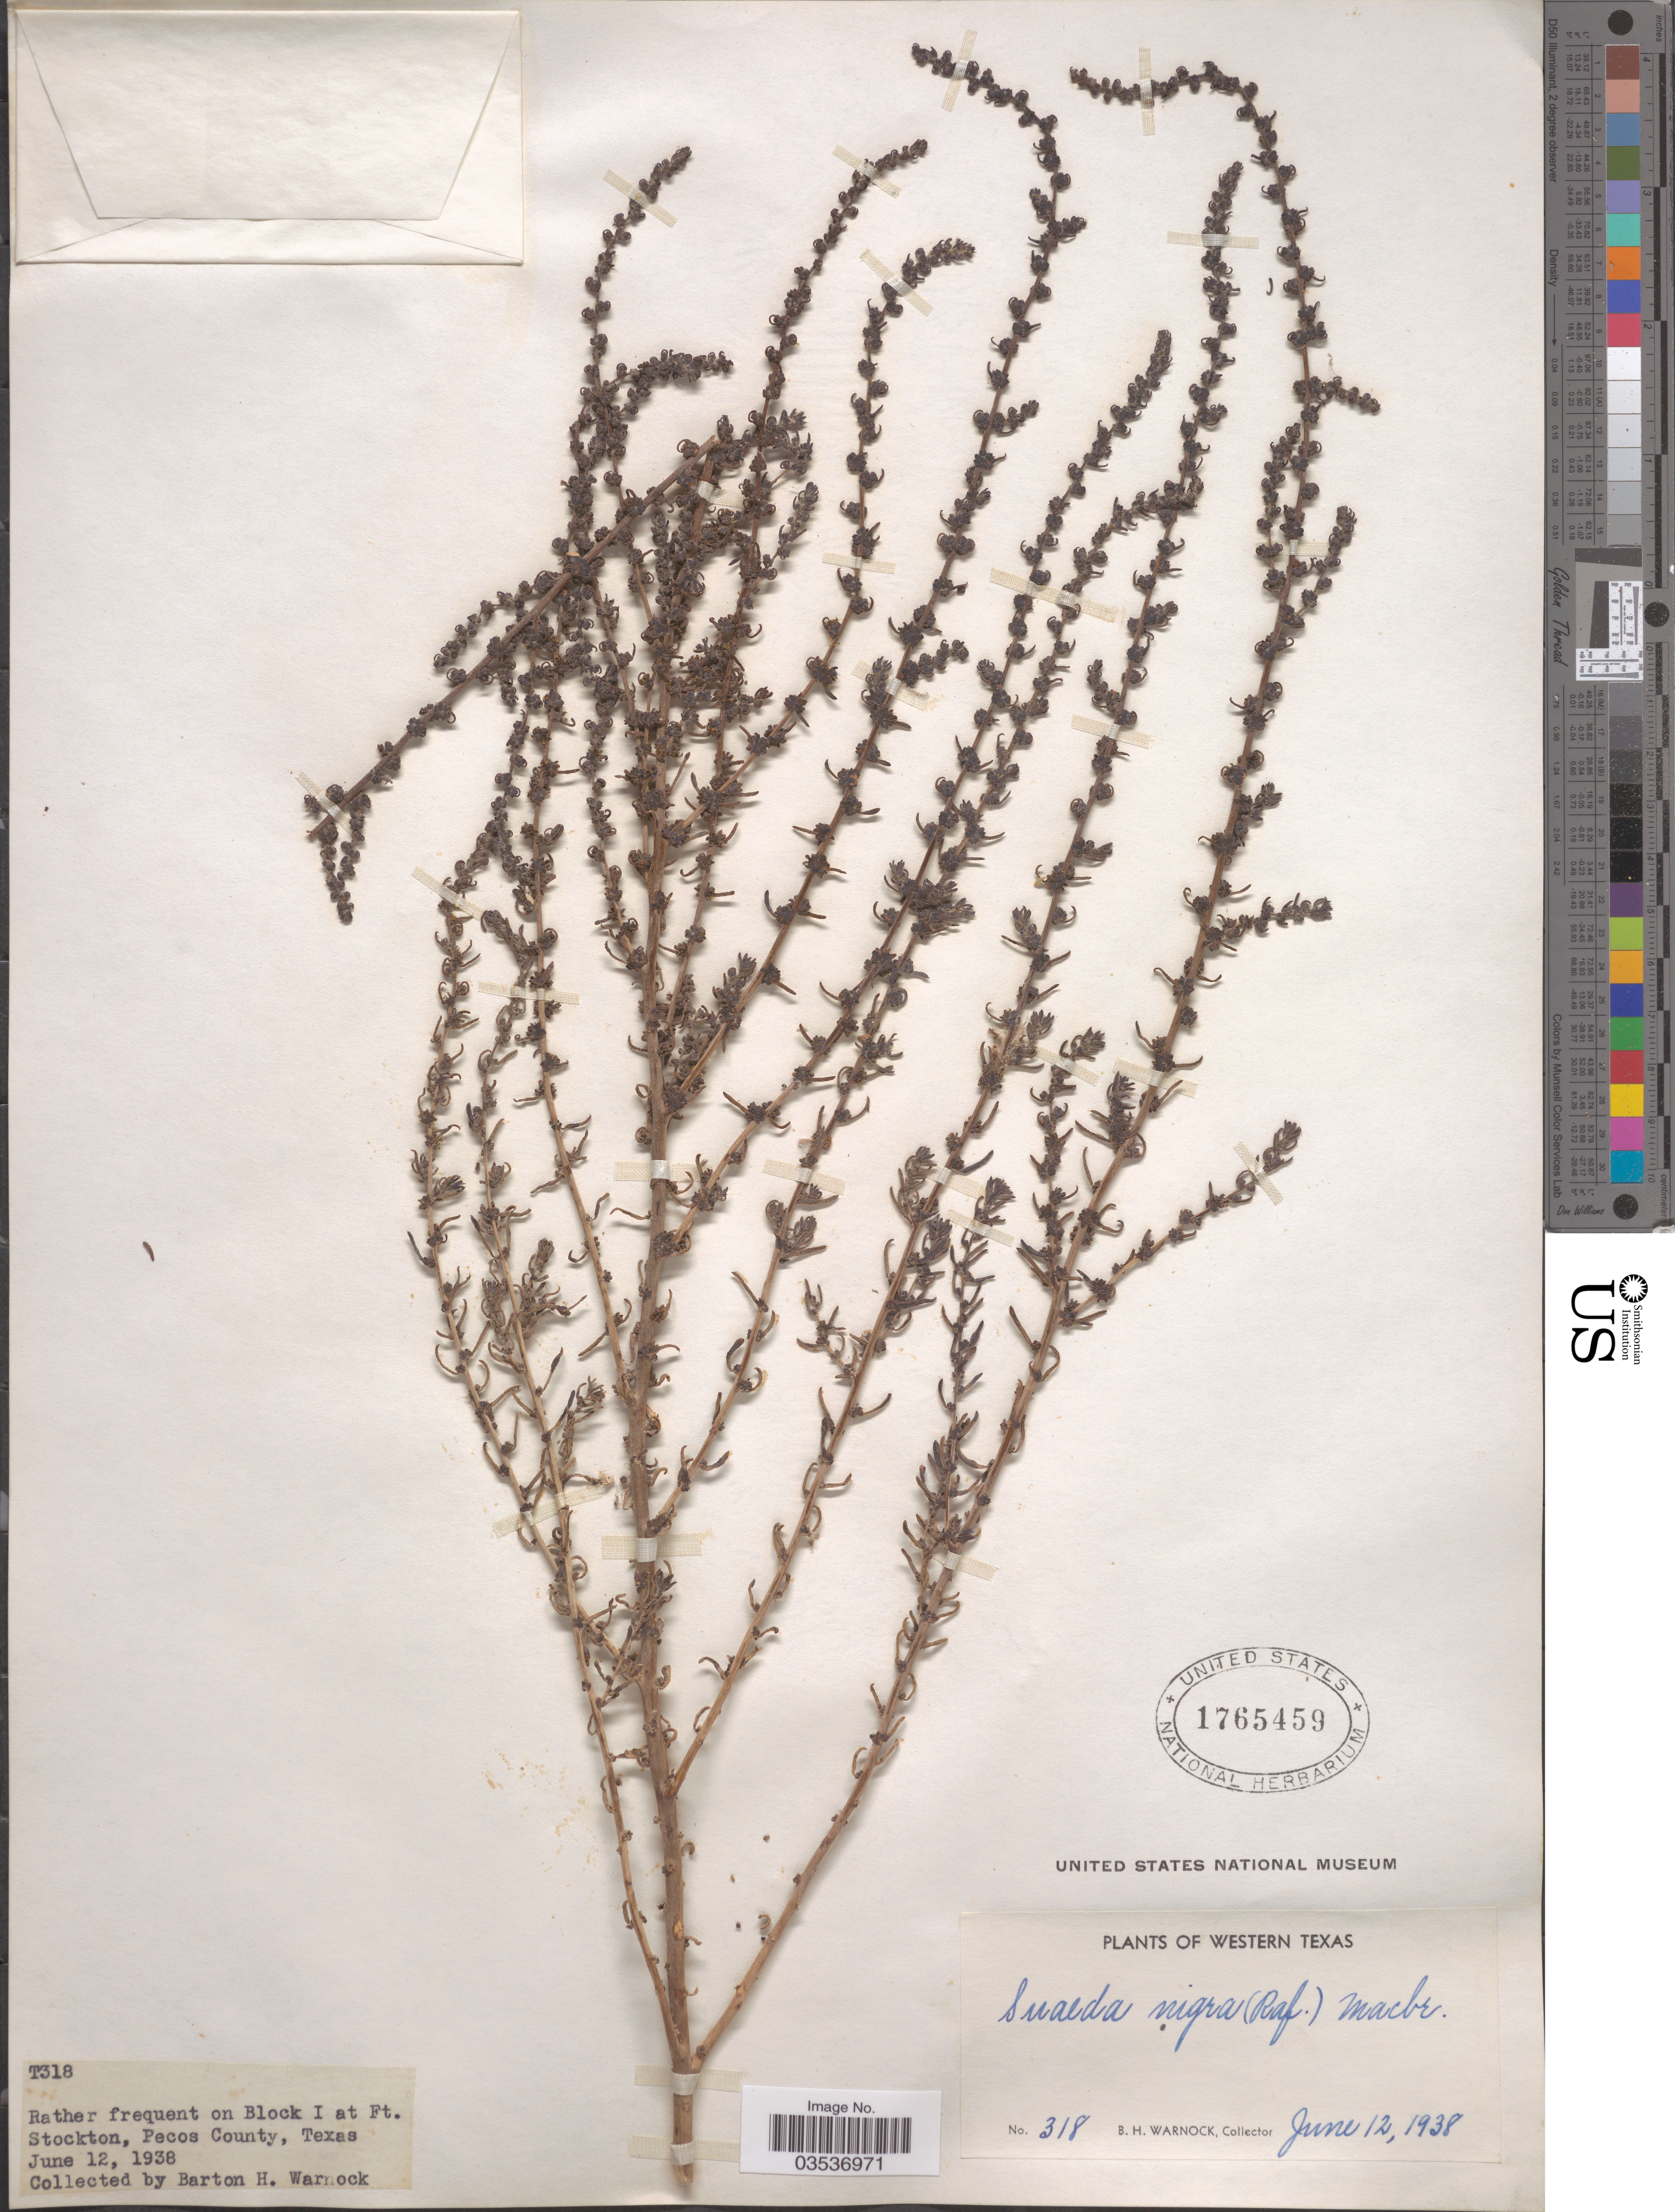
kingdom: Plantae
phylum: Tracheophyta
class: Magnoliopsida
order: Caryophyllales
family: Amaranthaceae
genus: Suaeda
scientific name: Suaeda nigra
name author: (Raf.) J.F. Macbr.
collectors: B. H. Warnock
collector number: T318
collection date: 1938-06-12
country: United States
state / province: Texas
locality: On Block I at Ft. Stockton, Pecos County.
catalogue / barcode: US 1765459